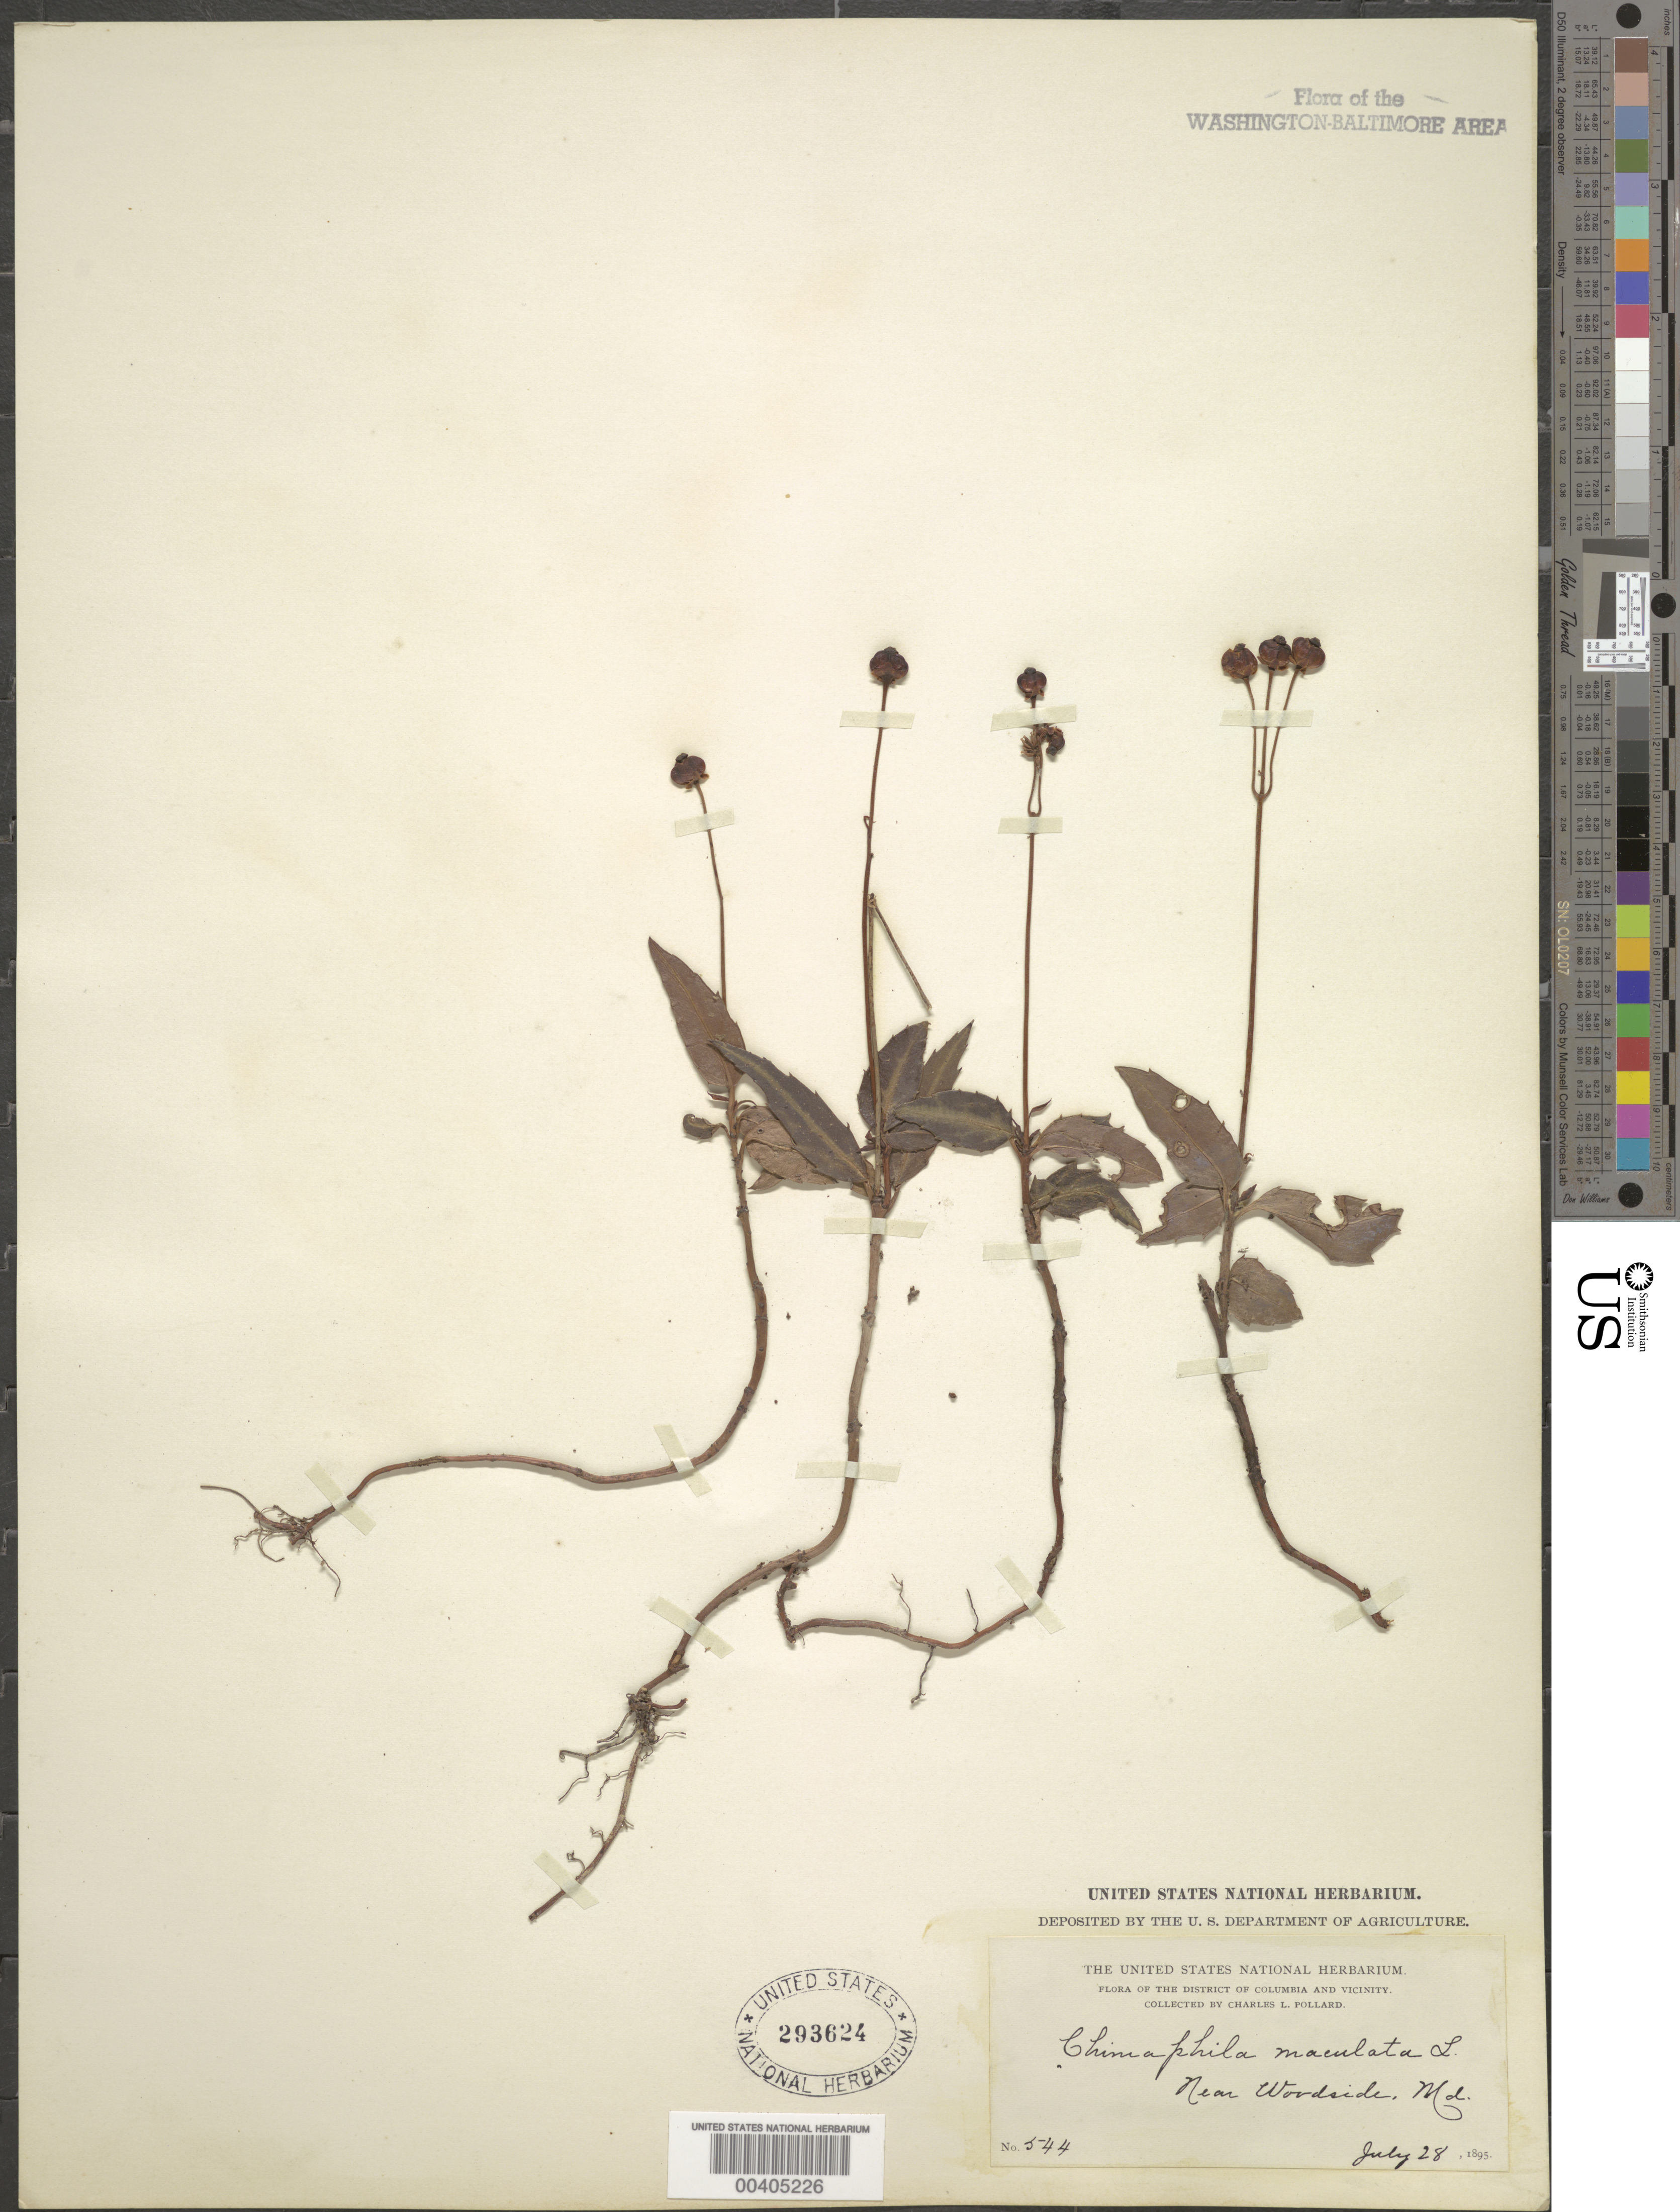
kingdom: Plantae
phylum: Tracheophyta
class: Magnoliopsida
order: Ericales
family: Ericaceae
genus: Chimaphila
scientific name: Chimaphila maculata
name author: (L.) Pursh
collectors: C. L. Pollard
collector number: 544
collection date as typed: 28 Jul 1895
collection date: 1895-07-28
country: United States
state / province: Maryland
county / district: Montgomery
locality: Woodside vicinity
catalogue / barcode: US 293624